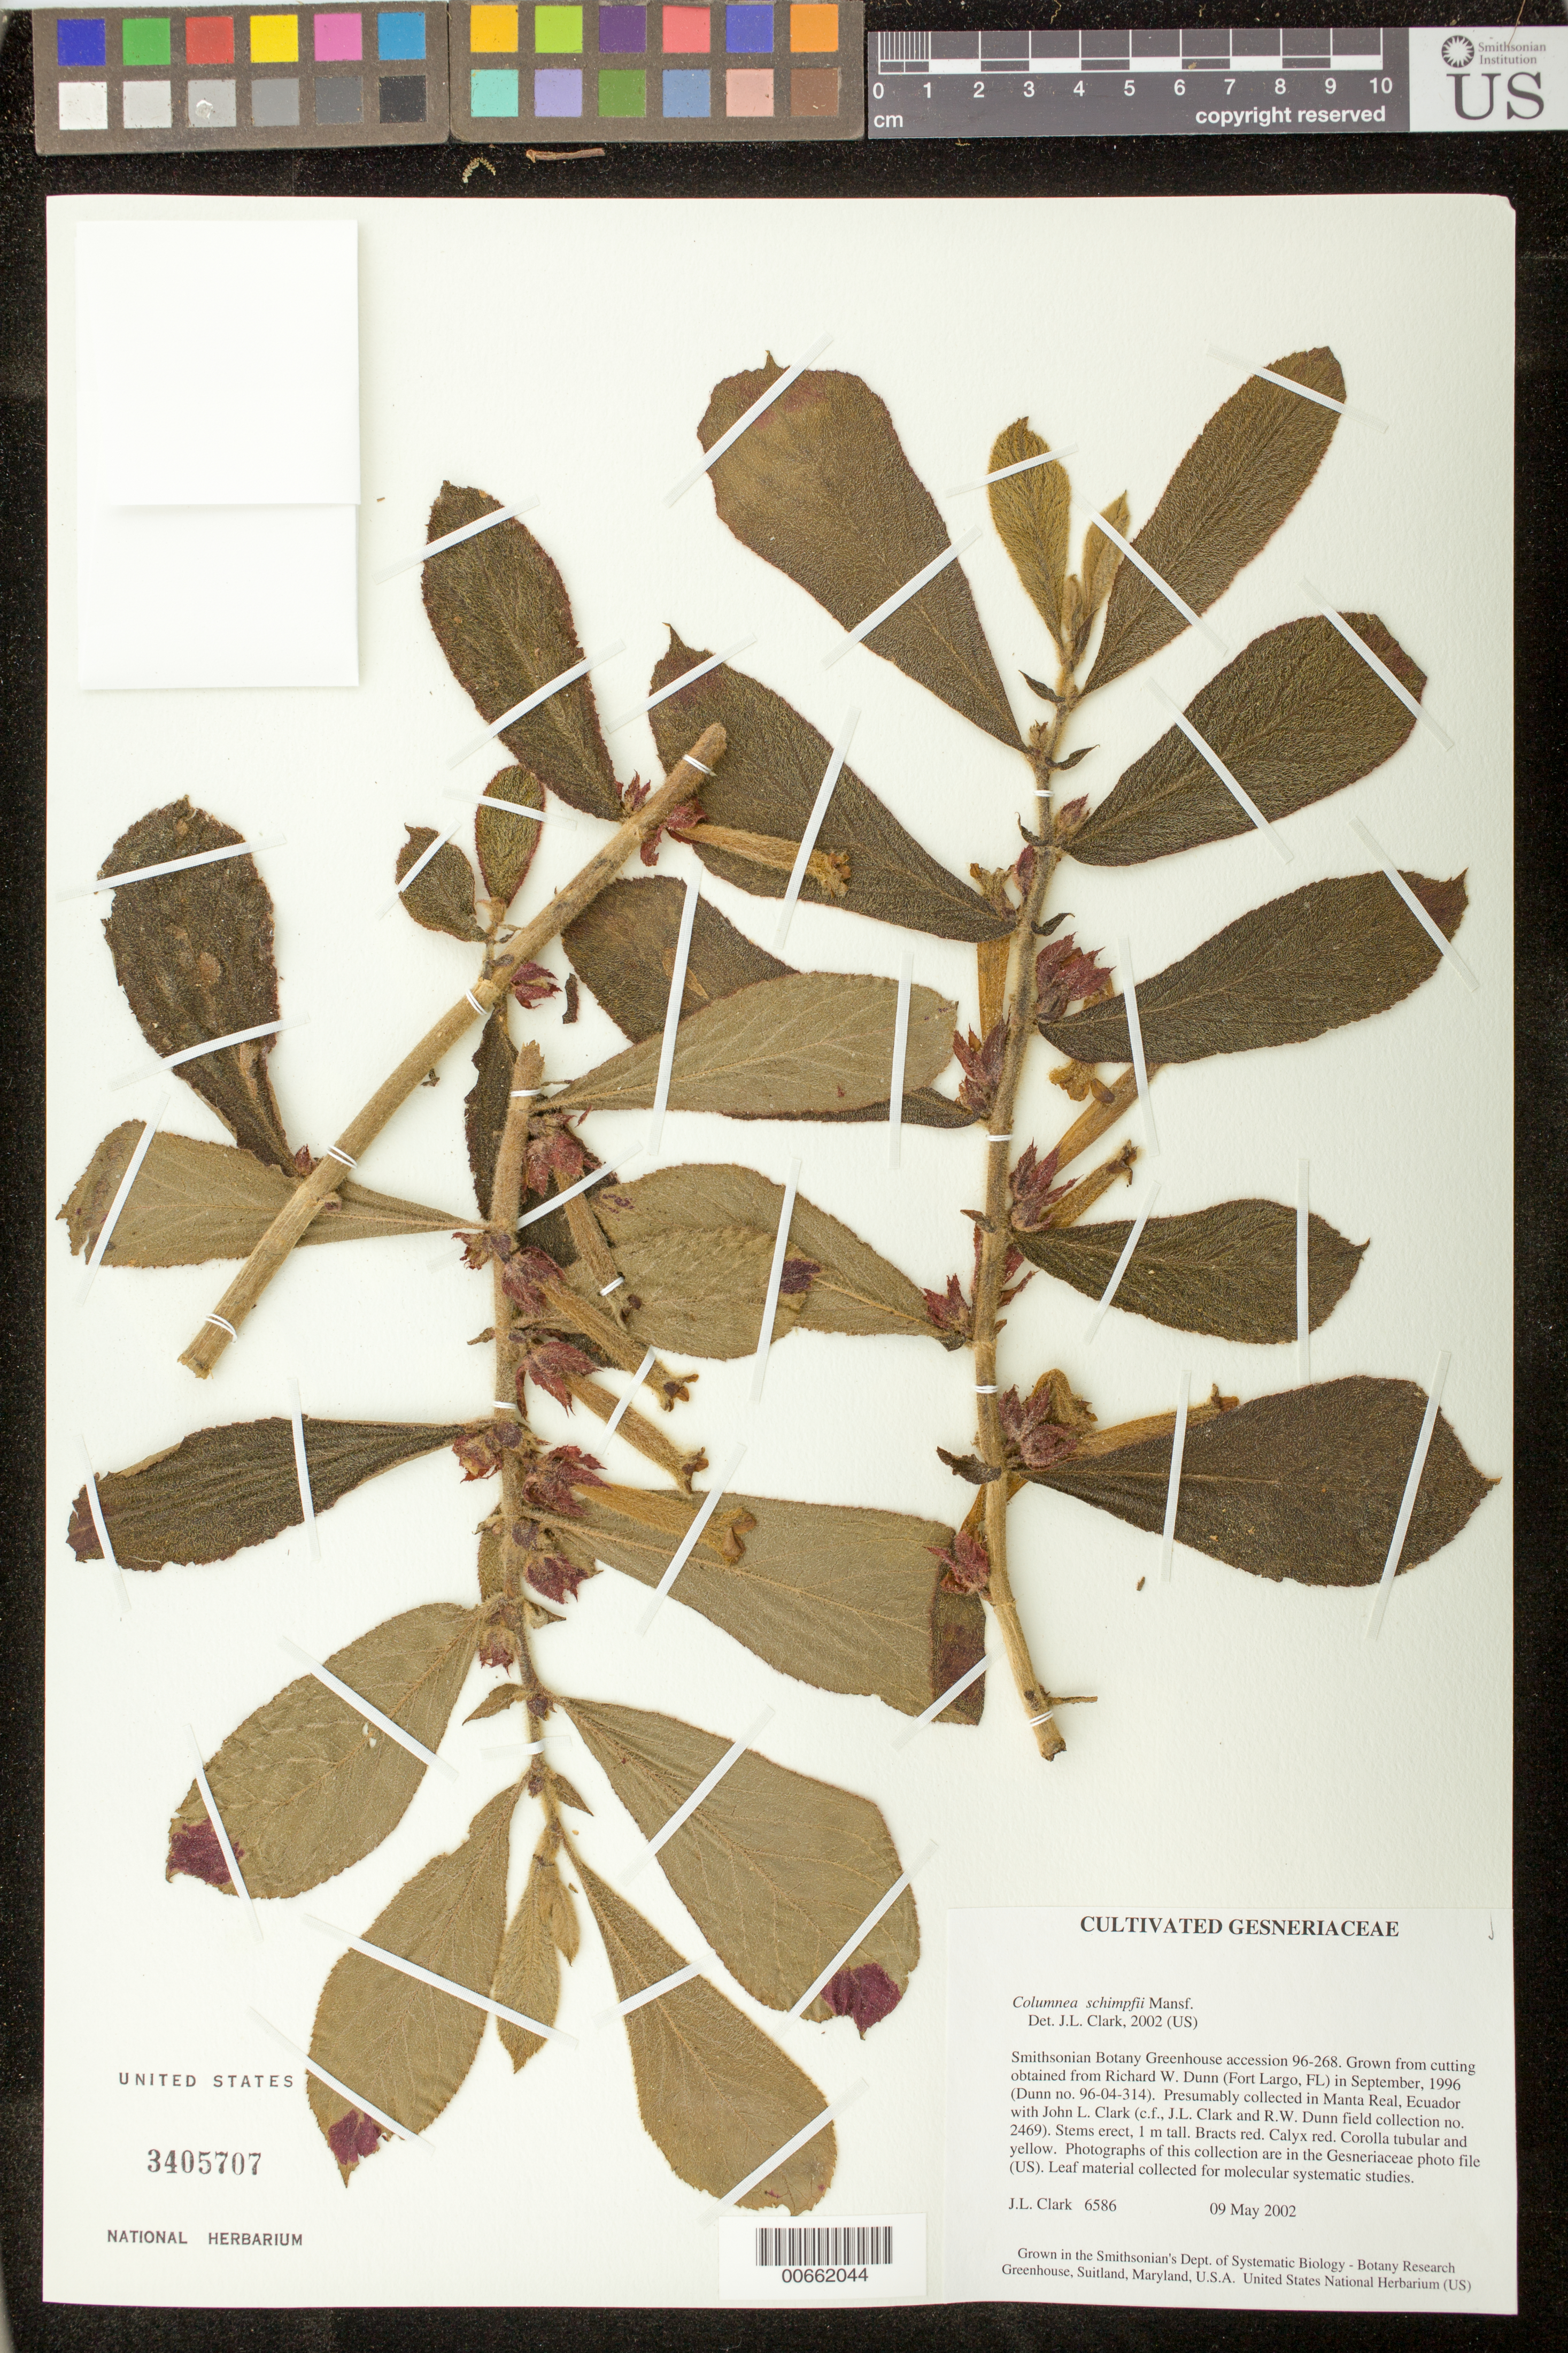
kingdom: Plantae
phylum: Tracheophyta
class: Magnoliopsida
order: Lamiales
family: Gesneriaceae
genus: Columnea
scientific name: Columnea schimpffii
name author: Mansf.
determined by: Clark, J. L., (SEL), The Marie Selby Botanical Garden (UNITED STATES)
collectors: J. L. Clark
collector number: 6586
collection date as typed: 09 May 2002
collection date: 2002-05-09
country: United States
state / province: Maryland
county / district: Prince George's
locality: Grown in the Smithsonian's Dept. of Systematic Biology-Botany Research Greenhouse, Suitland, Maryland, U.S.A.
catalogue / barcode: US 3405707